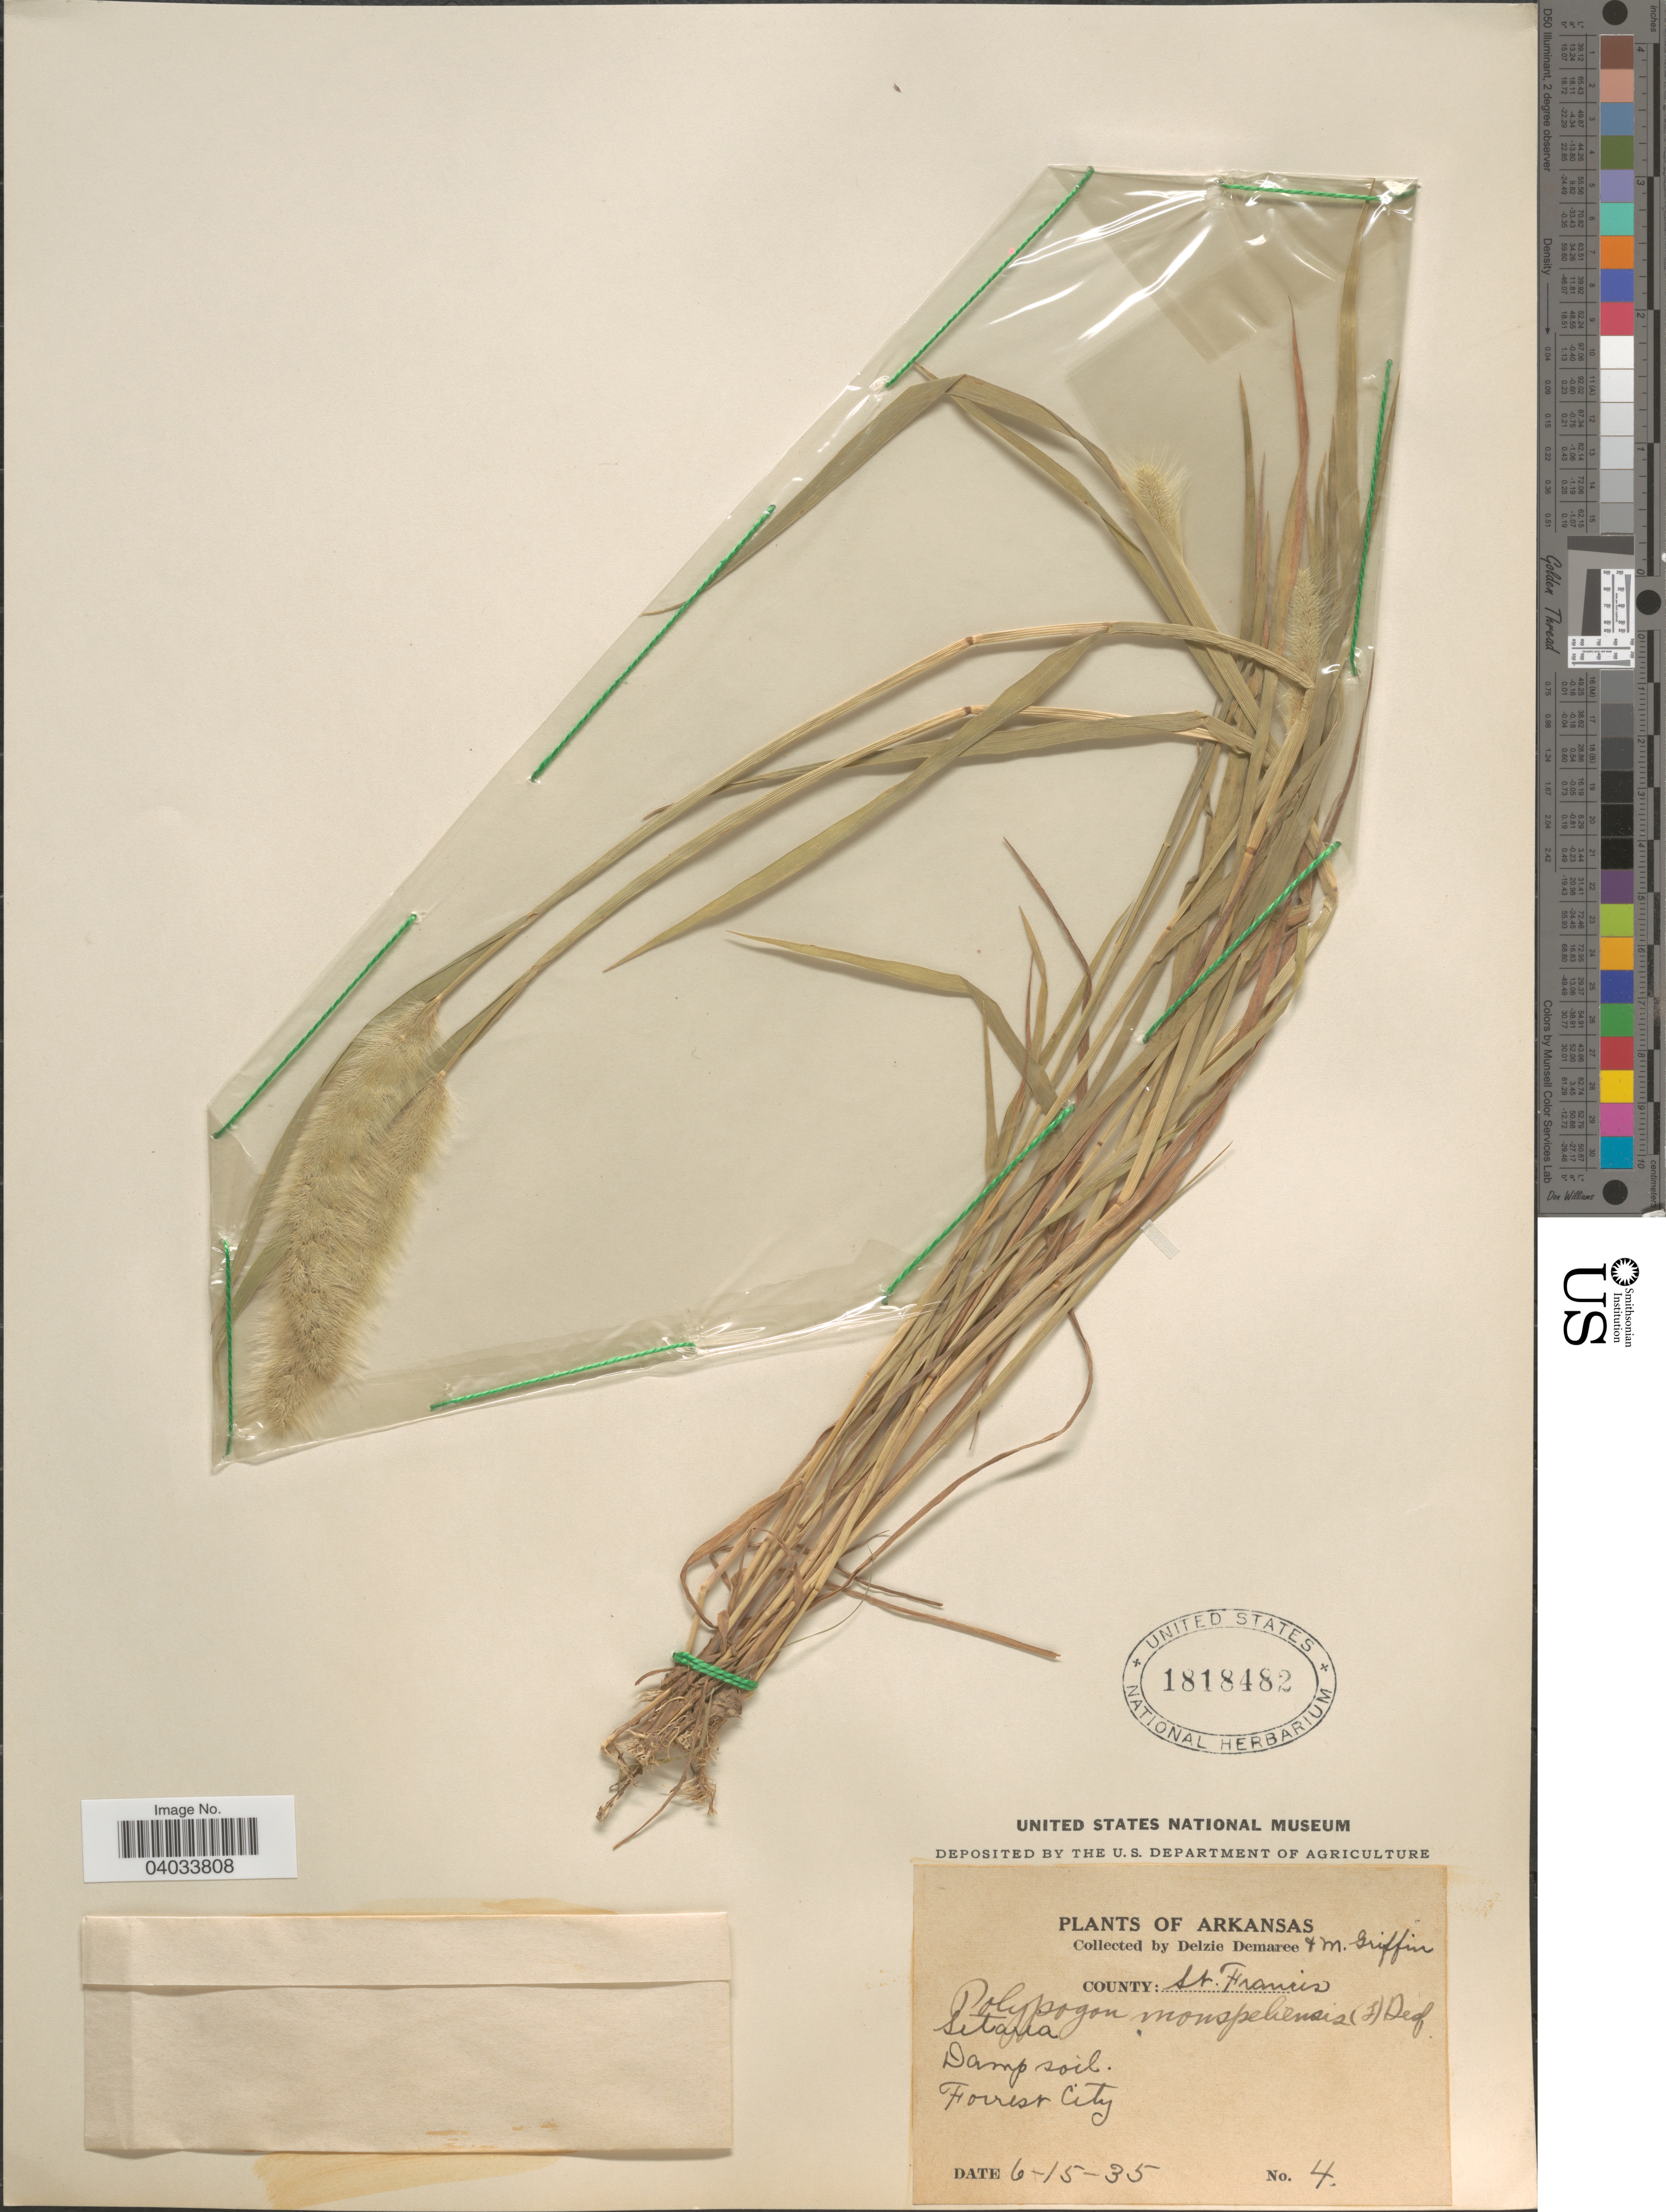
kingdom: Plantae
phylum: Tracheophyta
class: Liliopsida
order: Poales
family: Poaceae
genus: Polypogon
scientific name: Polypogon monspeliensis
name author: (L.) Desf.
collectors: D. Demaree & M. Griffin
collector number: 4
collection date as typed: Transcribed d/m/y: 15/6/35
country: United States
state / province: Arkansas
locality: County: St. Francis. Forrest city.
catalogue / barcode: US 1818482